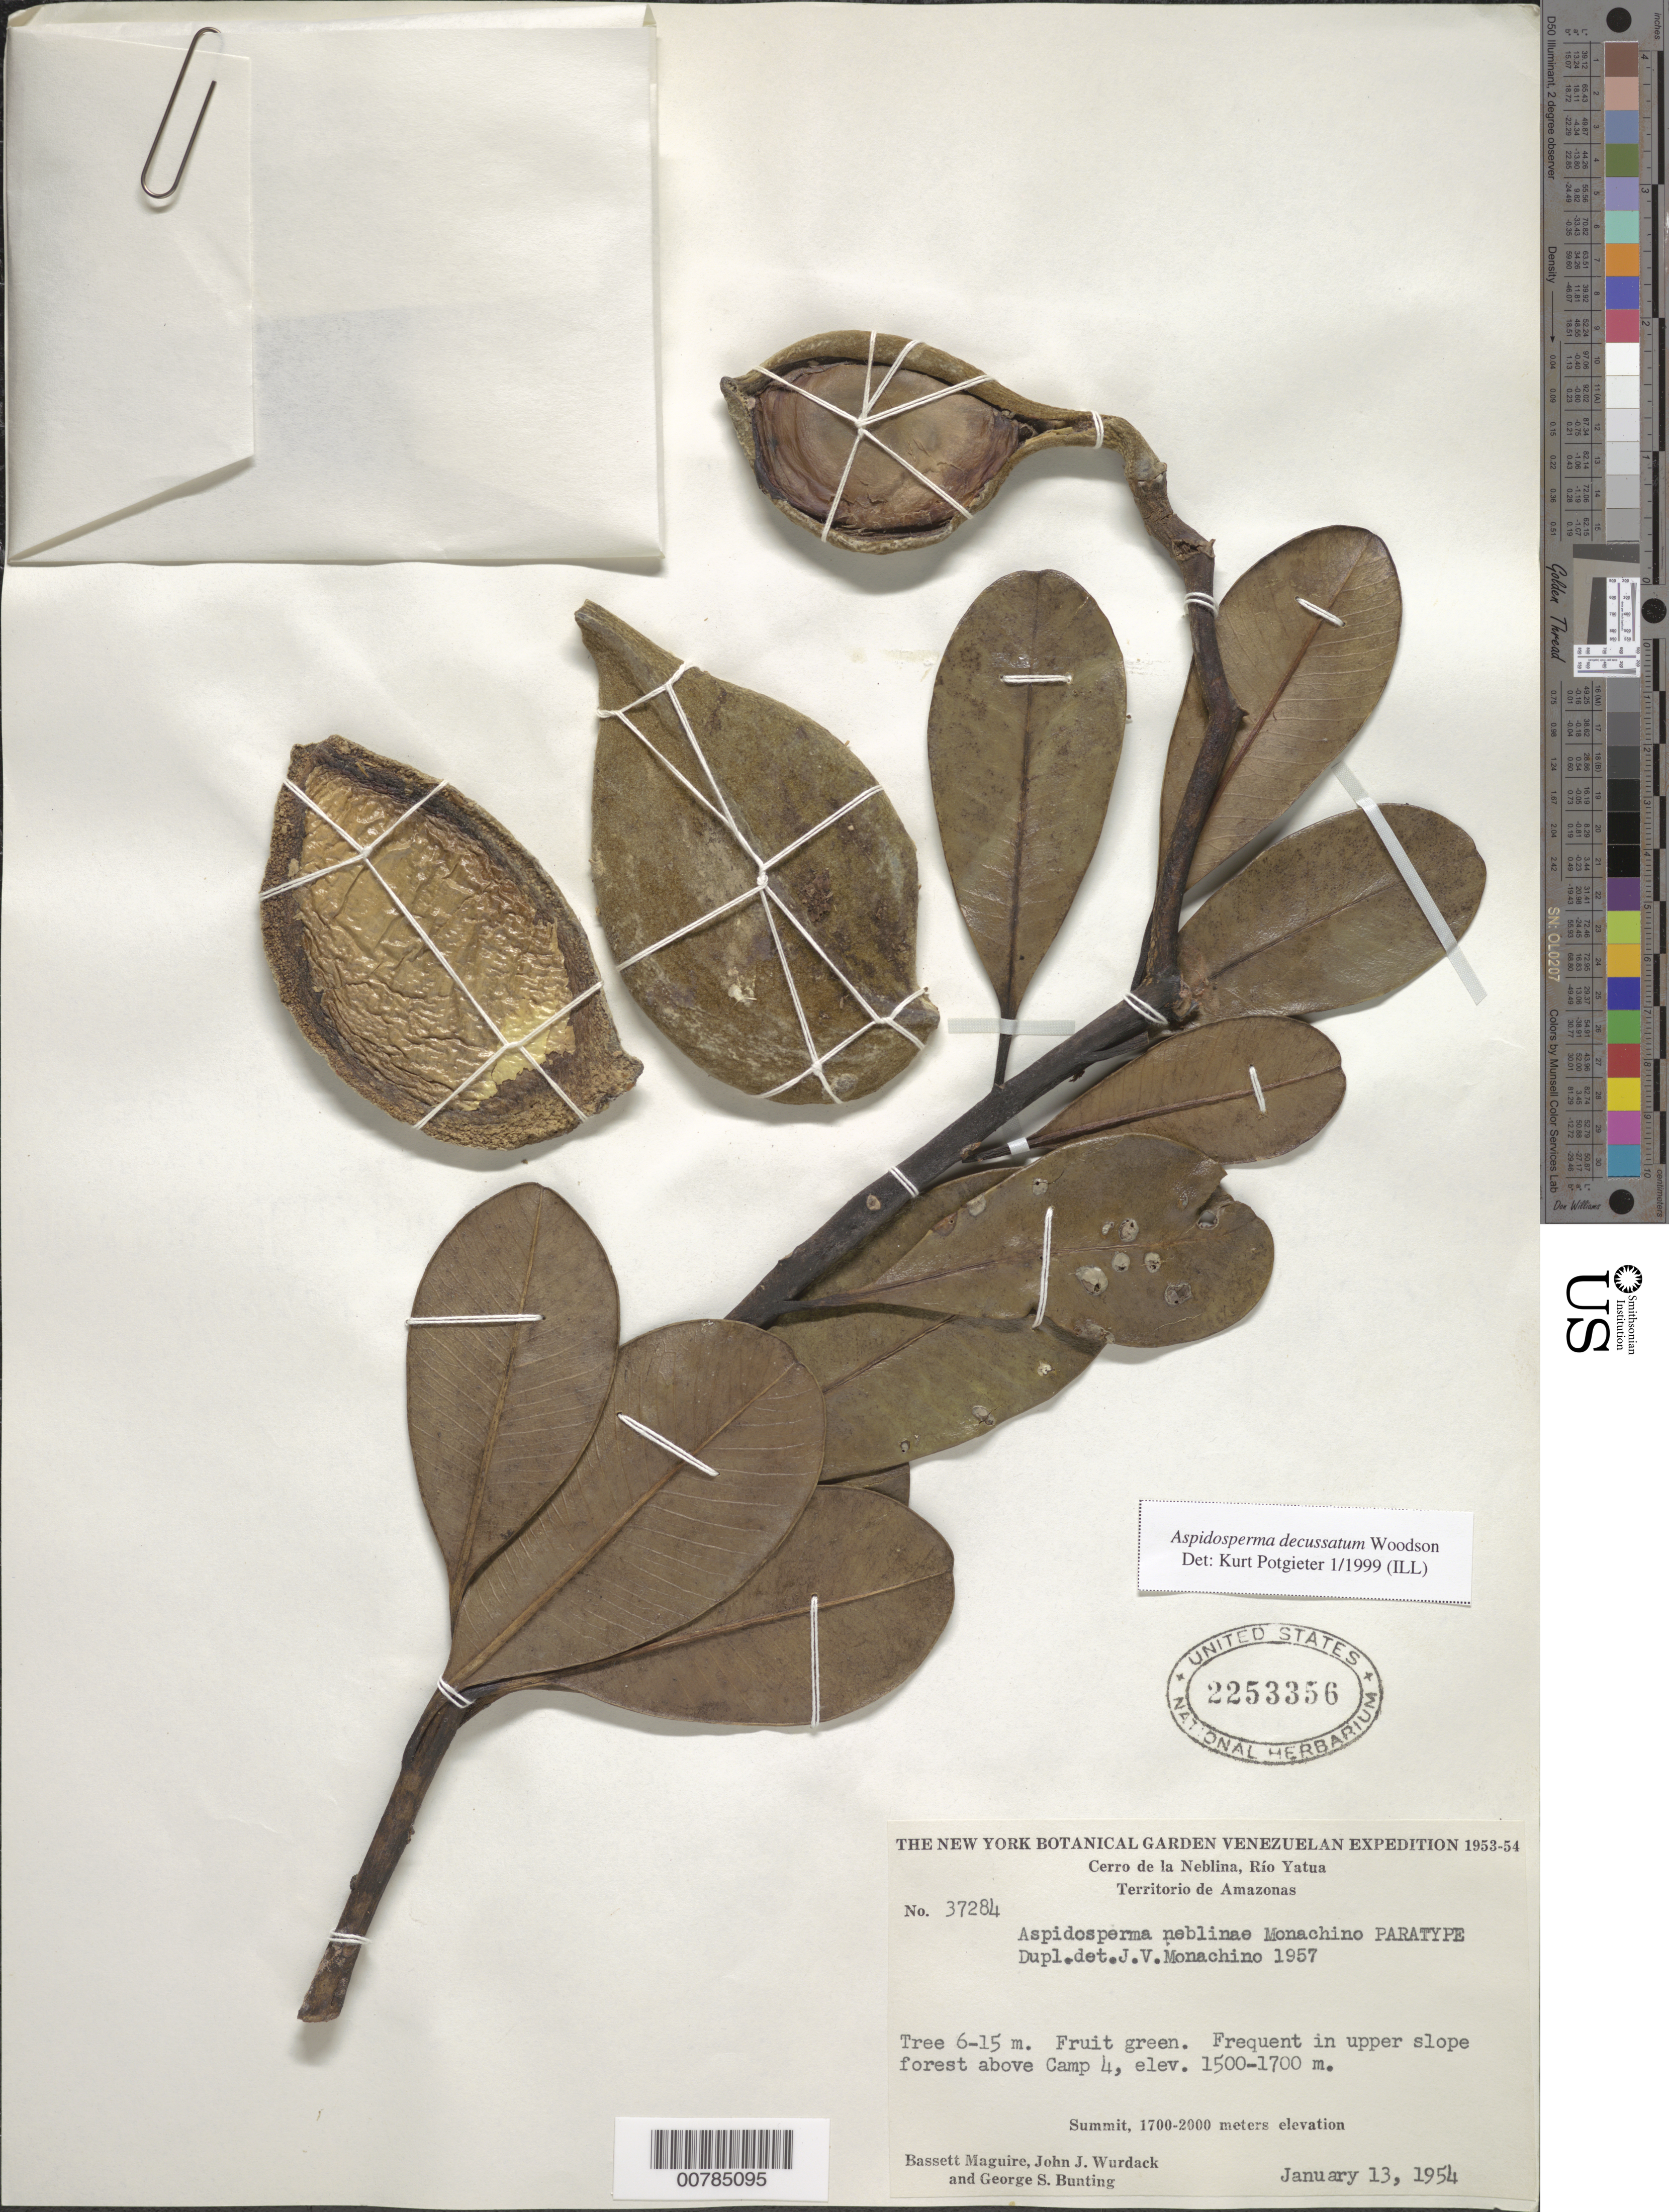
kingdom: Plantae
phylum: Tracheophyta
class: Magnoliopsida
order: Gentianales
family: Apocynaceae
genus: Aspidosperma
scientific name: Aspidosperma decussatum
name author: Woodson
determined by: Potgieter, K.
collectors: B. Maguire, J. J. Wurdack & G. S. Bunting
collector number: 37284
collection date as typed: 13-Jan-54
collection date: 1954-01-13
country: Venezuela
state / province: Amazonas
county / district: Río Negro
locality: Cerro de la Neblina, Río Yatua, above Camp 4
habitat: Upper slope forest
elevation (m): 1500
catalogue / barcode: US 2253356